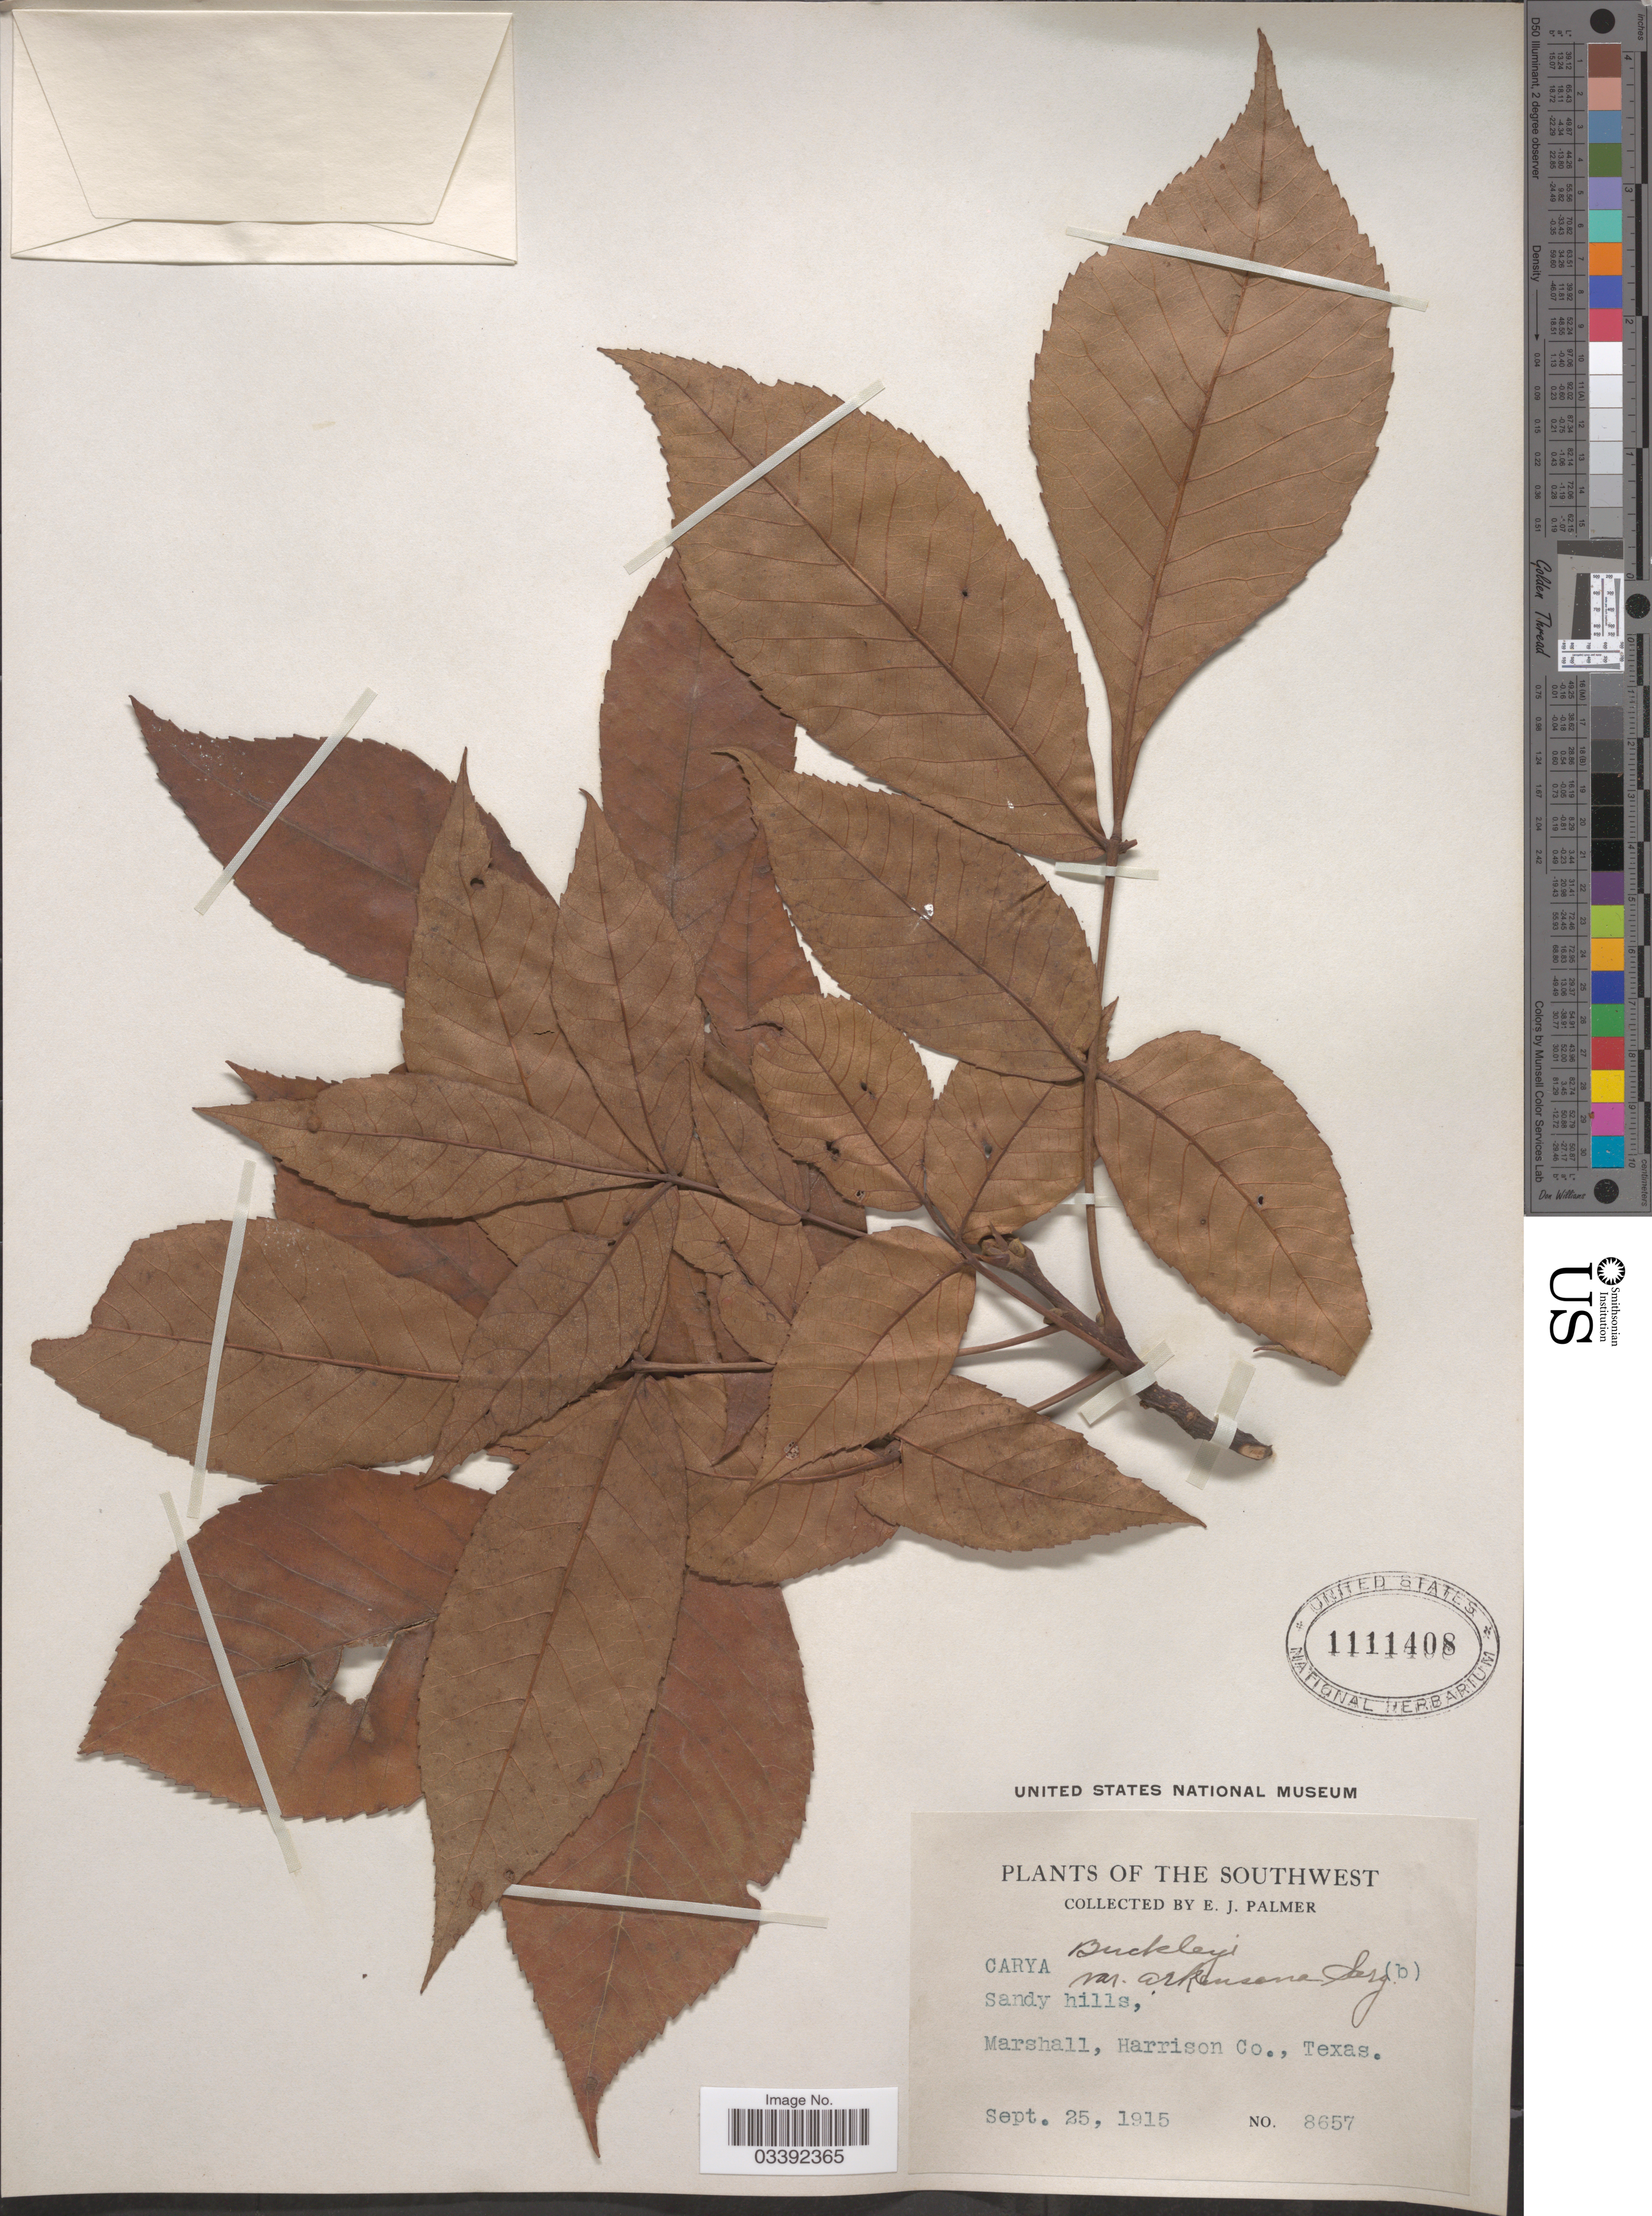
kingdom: Plantae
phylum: Tracheophyta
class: Magnoliopsida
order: Fagales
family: Juglandaceae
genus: Carya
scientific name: Carya texana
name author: Buckley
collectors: E. J. Palmer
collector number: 8657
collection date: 1915-09-25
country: United States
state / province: Texas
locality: Southwest. Marshall, Harrison Co.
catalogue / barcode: US 1111408